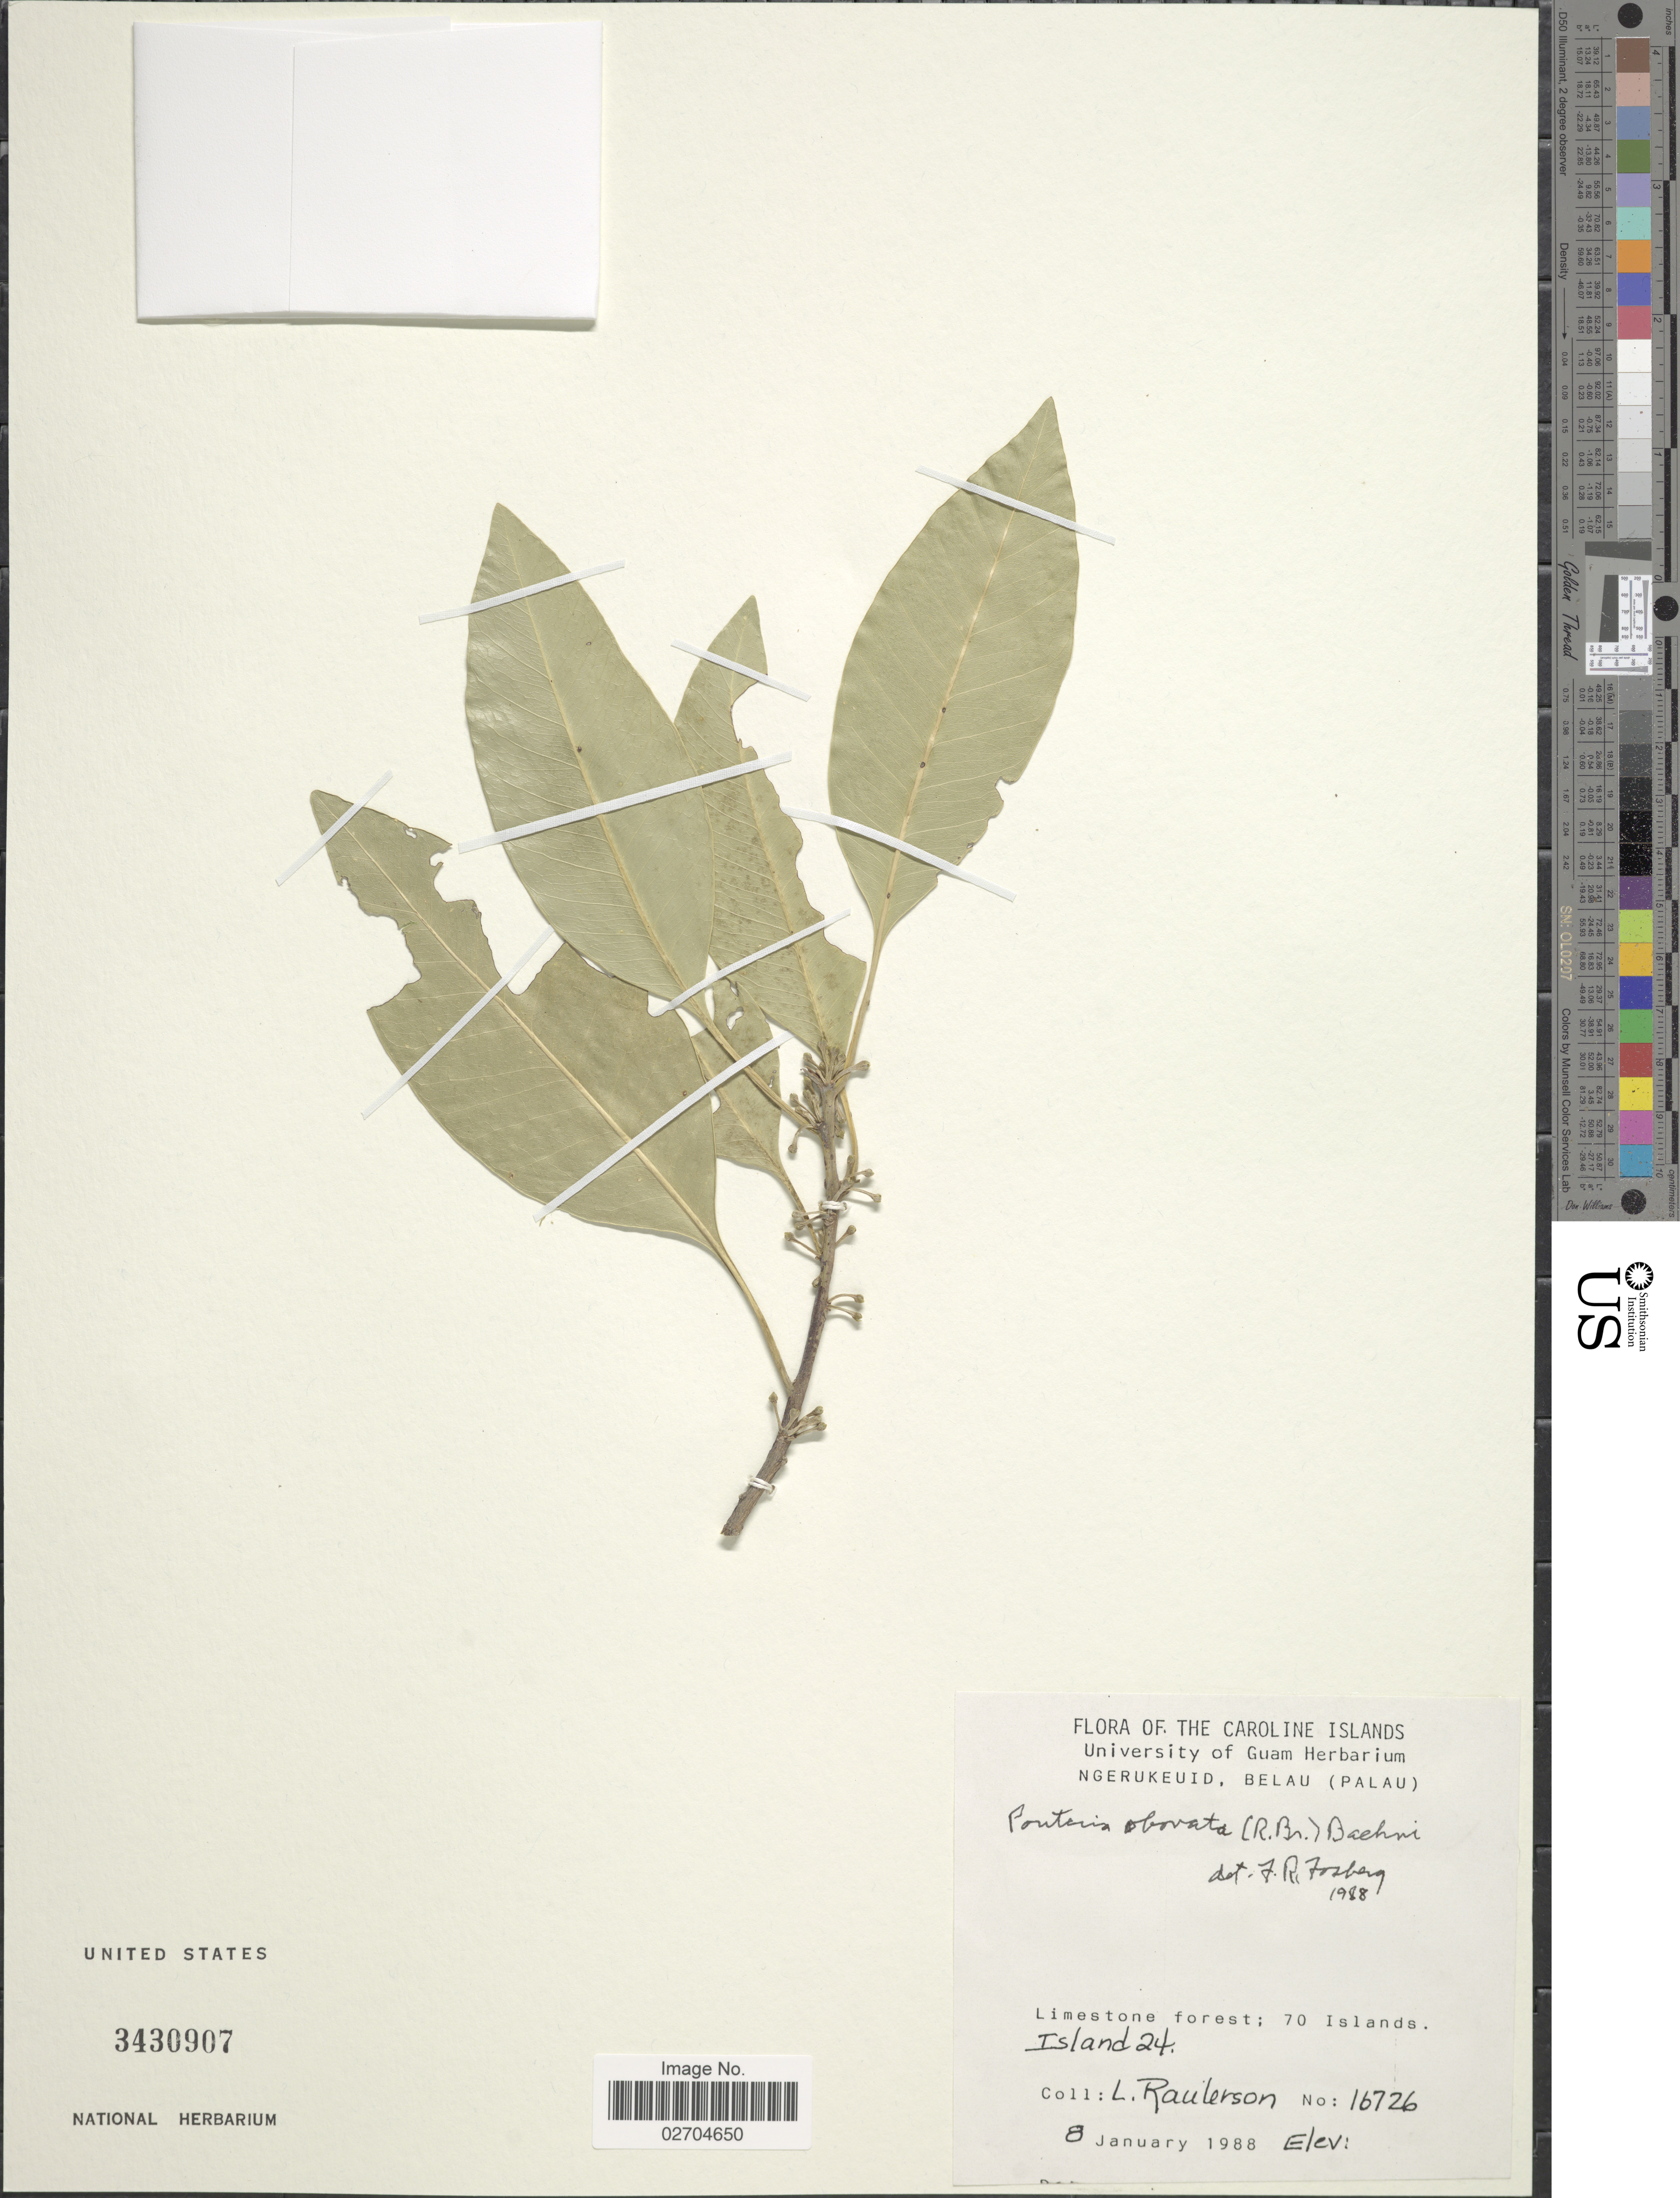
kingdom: Plantae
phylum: Tracheophyta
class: Magnoliopsida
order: Ericales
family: Sapotaceae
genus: Planchonella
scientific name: Planchonella obovata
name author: (R. Br.) Pierre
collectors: L. Raulerson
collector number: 16726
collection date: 1988-01-08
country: Palau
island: Ngerukeuid [Orukuizu]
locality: Caroline Islands. Ngerukeuid (Palau). 70 Islands. Island 24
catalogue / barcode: US 3430907